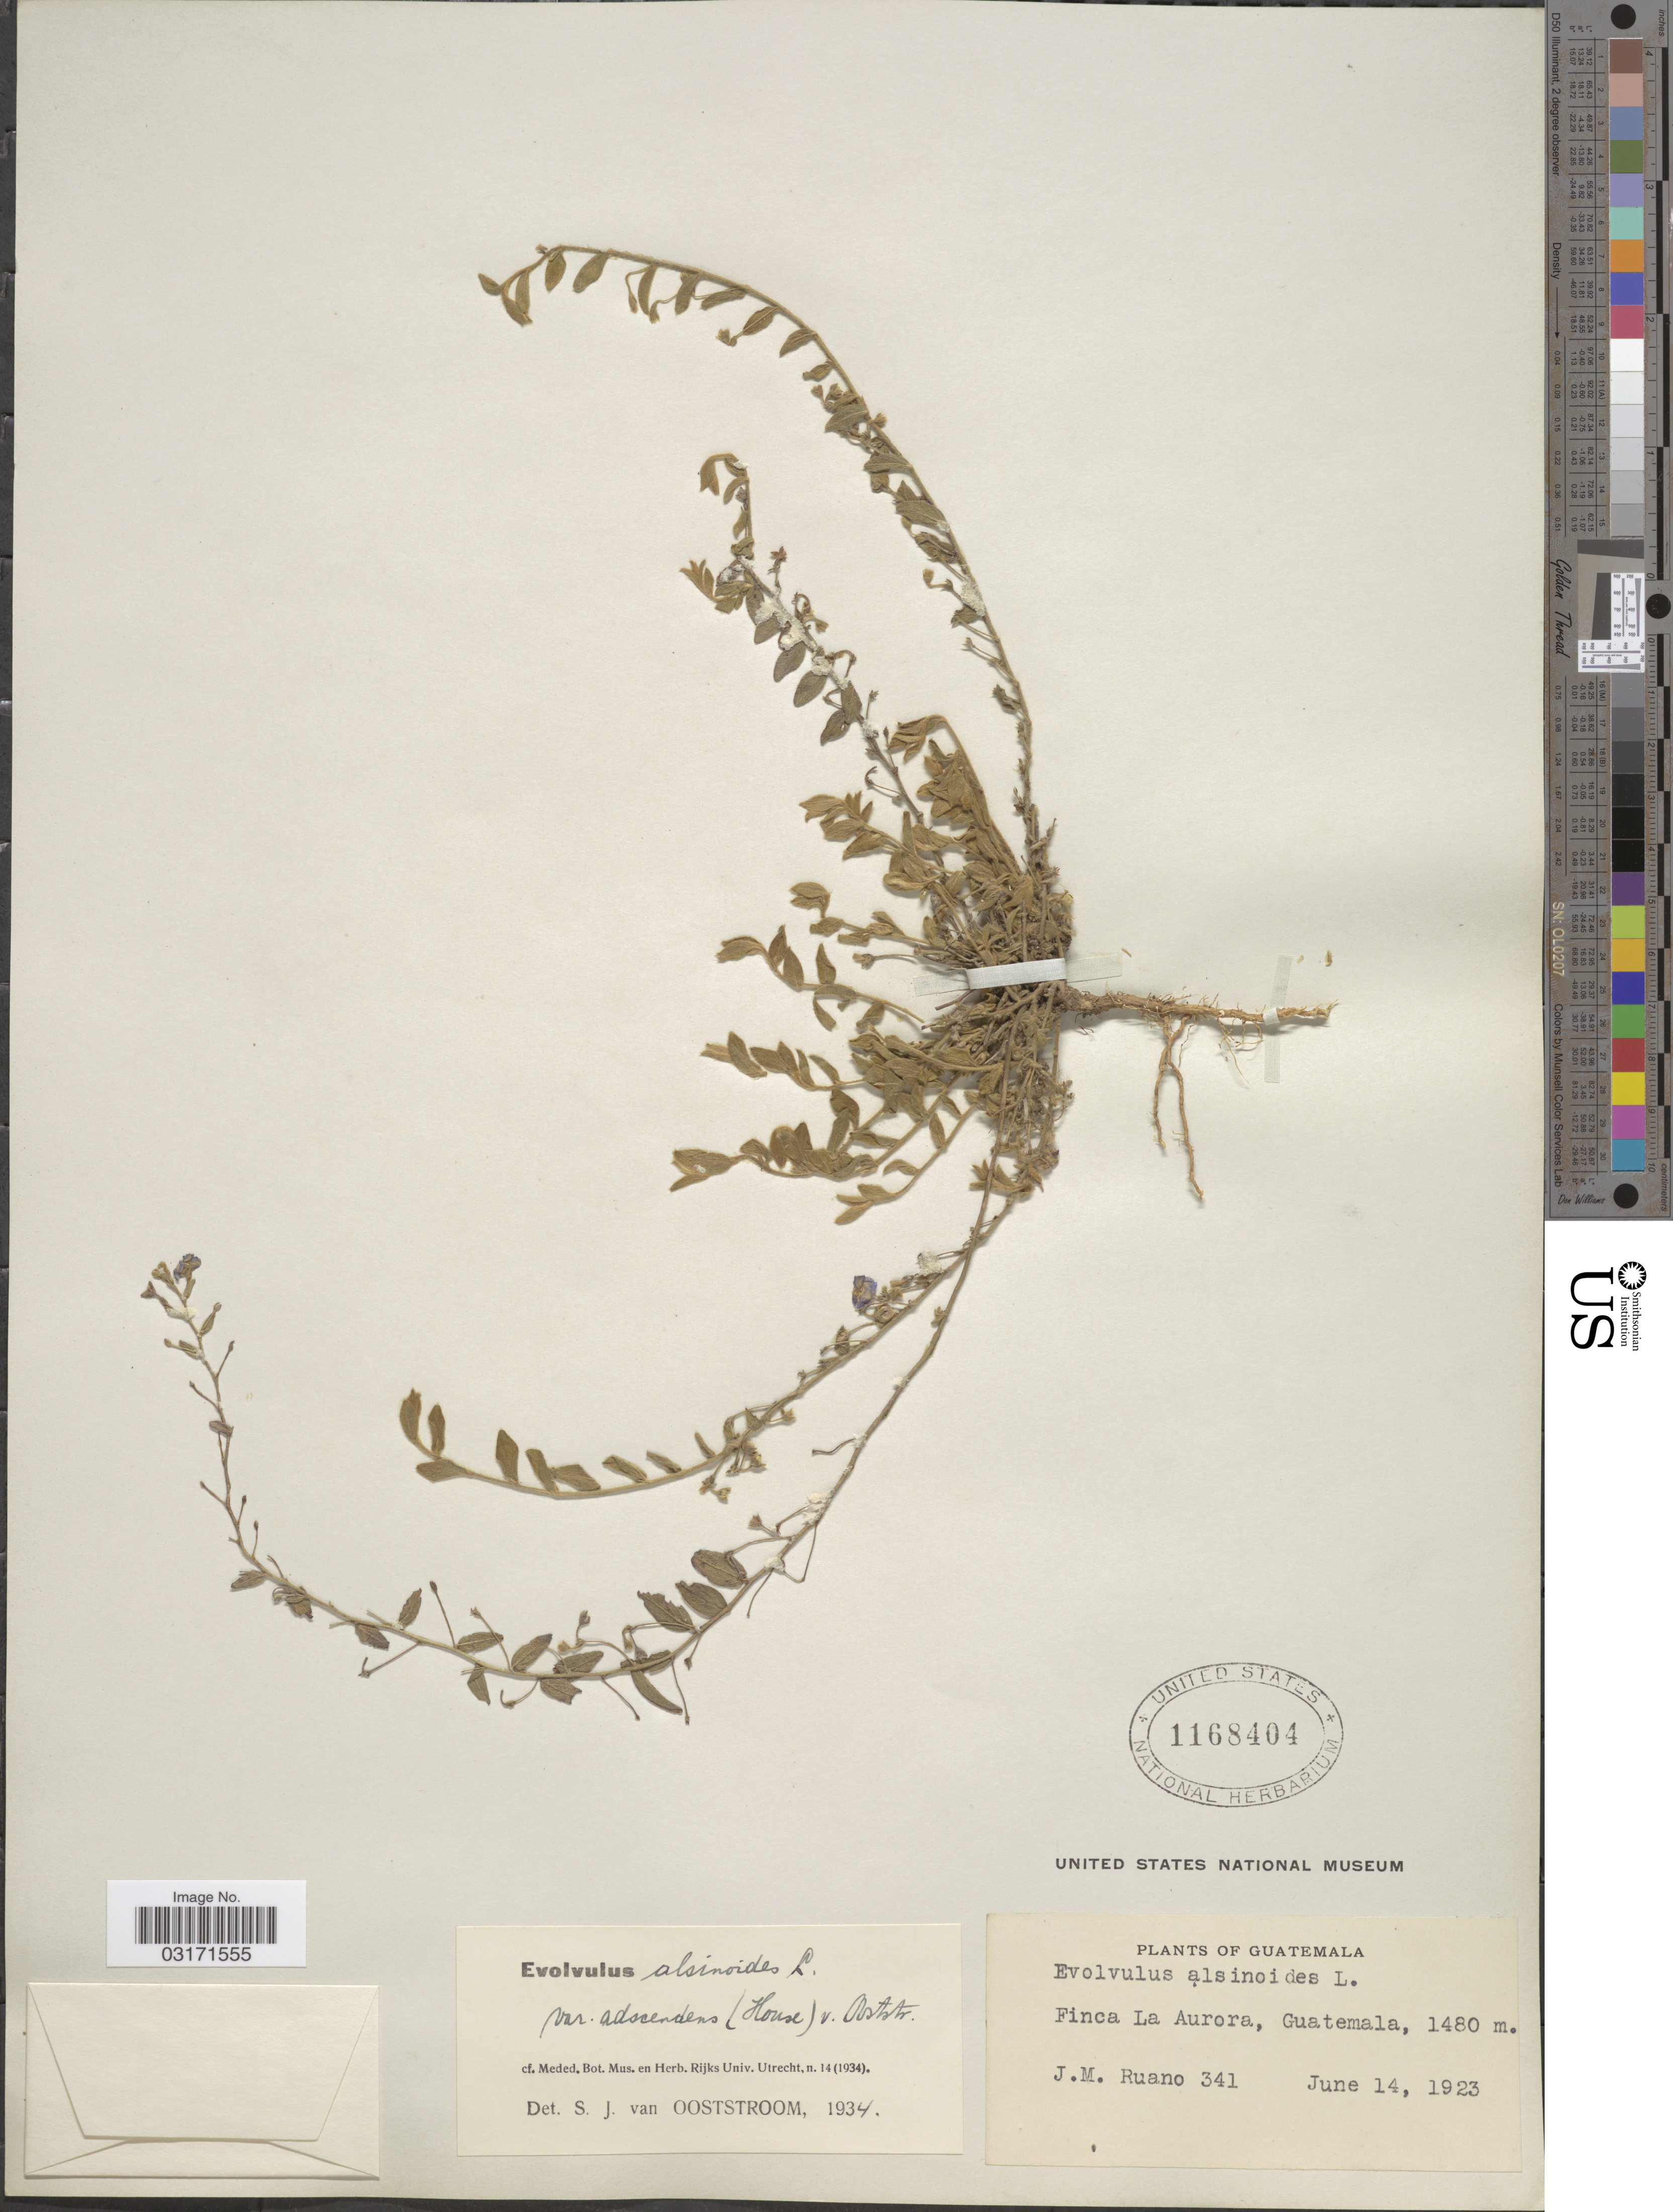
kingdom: Plantae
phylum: Tracheophyta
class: Magnoliopsida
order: Solanales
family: Convolvulaceae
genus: Evolvulus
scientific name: Evolvulus alsinoides var. adscendens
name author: (House) Ooststr.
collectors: J. Morales R.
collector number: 341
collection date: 1923-06-14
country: Guatemala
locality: Finca La Aurora, Guatemala.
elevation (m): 1480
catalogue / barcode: US 1168404